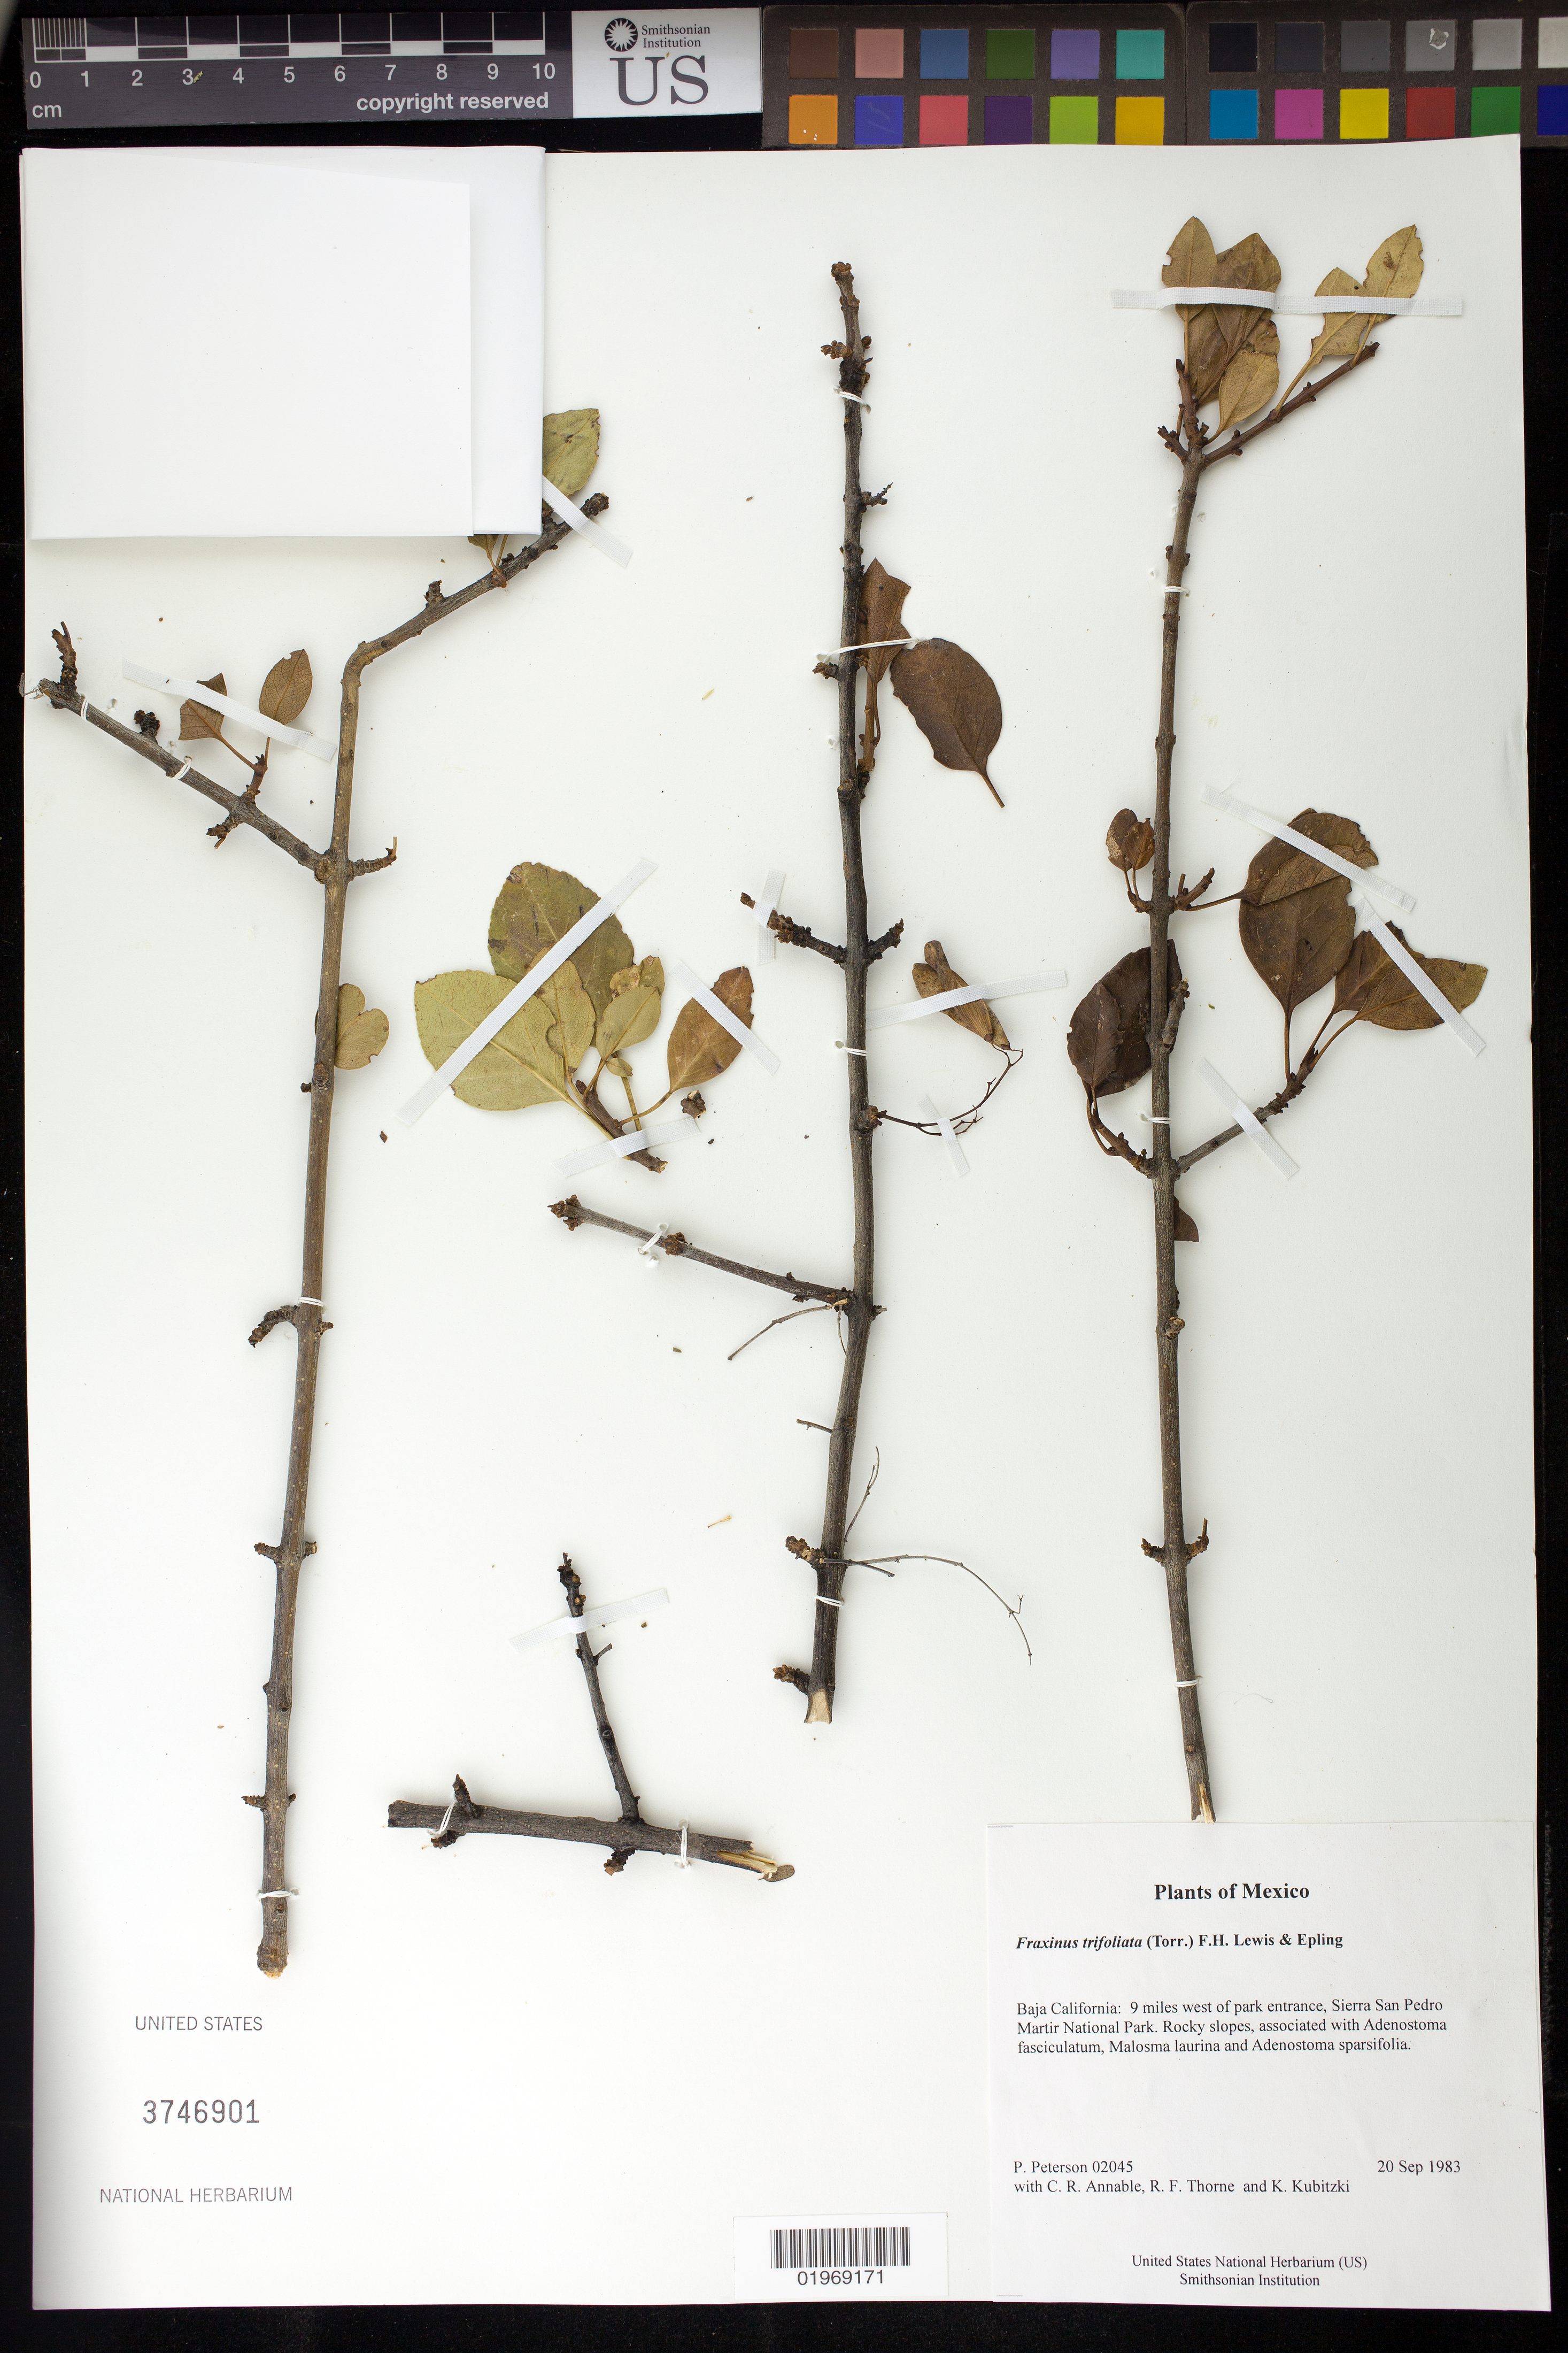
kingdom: Plantae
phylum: Tracheophyta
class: Magnoliopsida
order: Lamiales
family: Oleaceae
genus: Fraxinus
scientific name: Fraxinus trifoliata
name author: (Torr.) F. H. Lewis & Epling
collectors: P. M. Peterson, C. R. Annable, R. F. Thorne & K. Kubitzki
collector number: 02045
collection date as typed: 20 Sep 1983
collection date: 1983-09-20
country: Mexico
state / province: Baja California Norte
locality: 9 miles west of park entrance, Sierra San Pedro Martir National Park.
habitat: Rocky slopes, associated with Adenostoma fasciculatum, Malosma laurina and Adenostoma sparsifolia.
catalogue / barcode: US 3746901